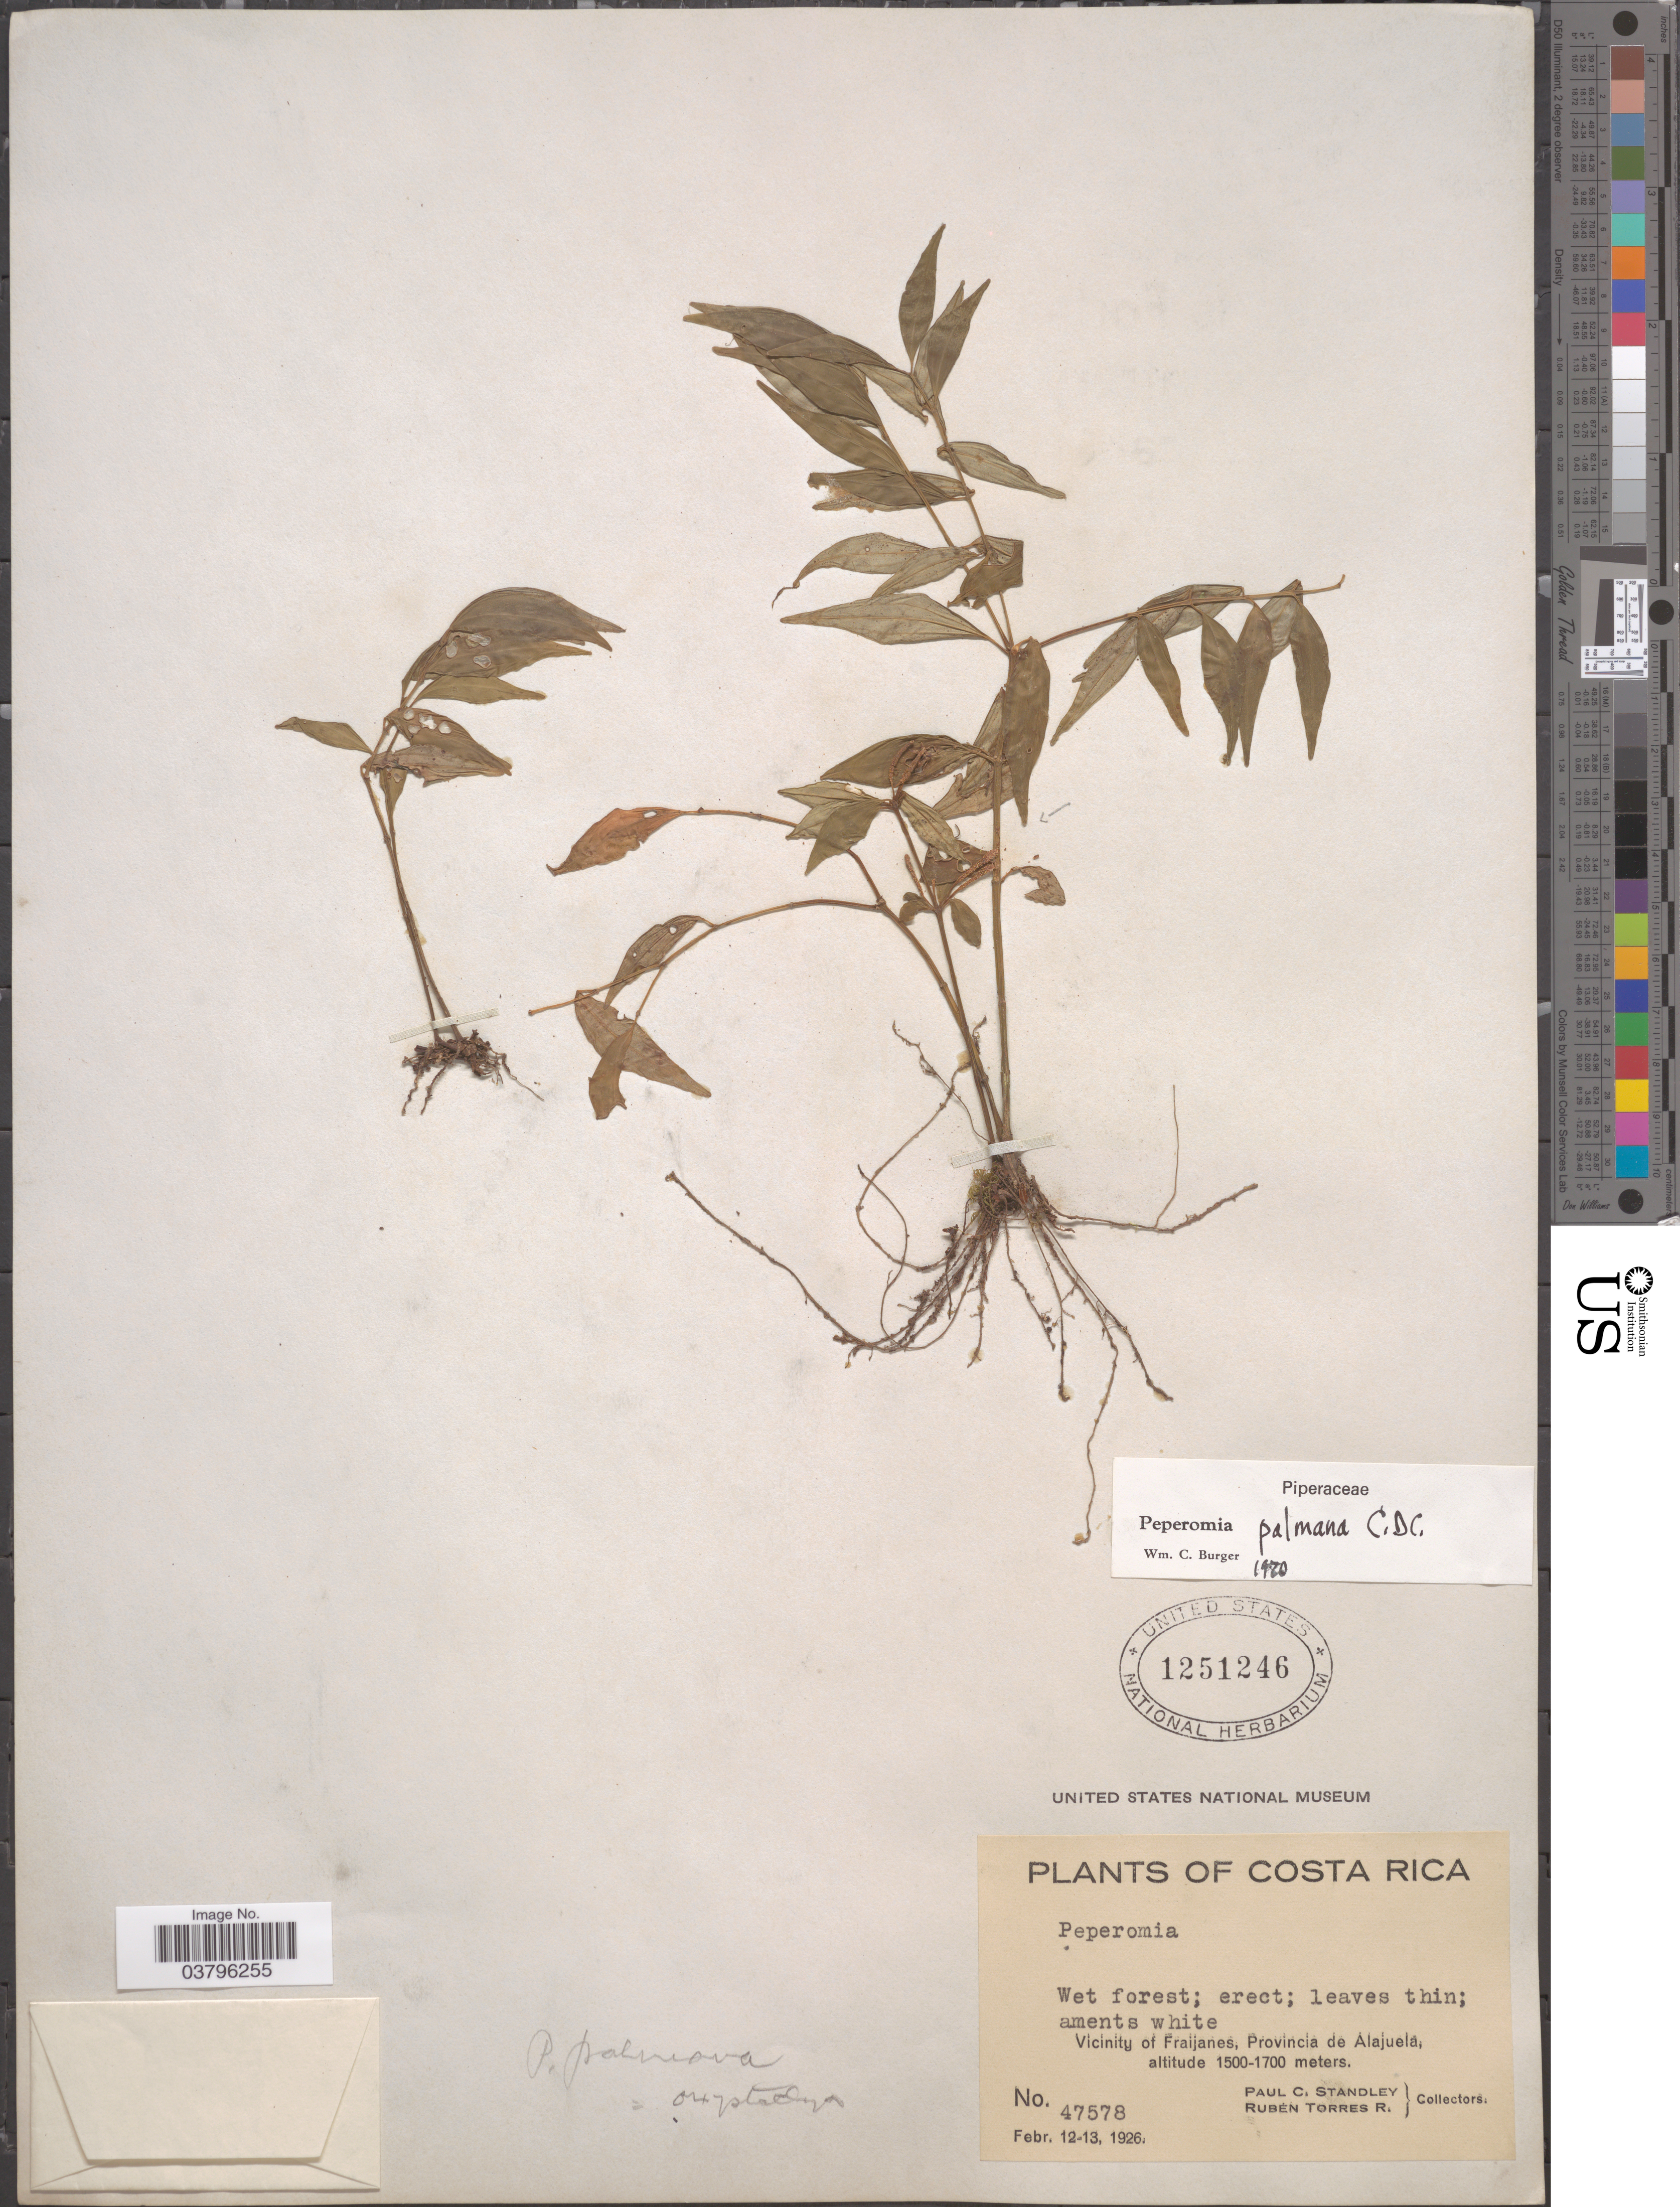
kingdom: Plantae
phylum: Tracheophyta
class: Magnoliopsida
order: Piperales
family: Piperaceae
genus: Peperomia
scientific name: Peperomia palmana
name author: C. DC.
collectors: P. C. Standley & R. Torres Rojas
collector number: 47578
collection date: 1926-02-12/1926-02-13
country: Costa Rica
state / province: Alajuela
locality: Vicinity of Fraijanes.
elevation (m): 1500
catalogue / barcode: US 1251246